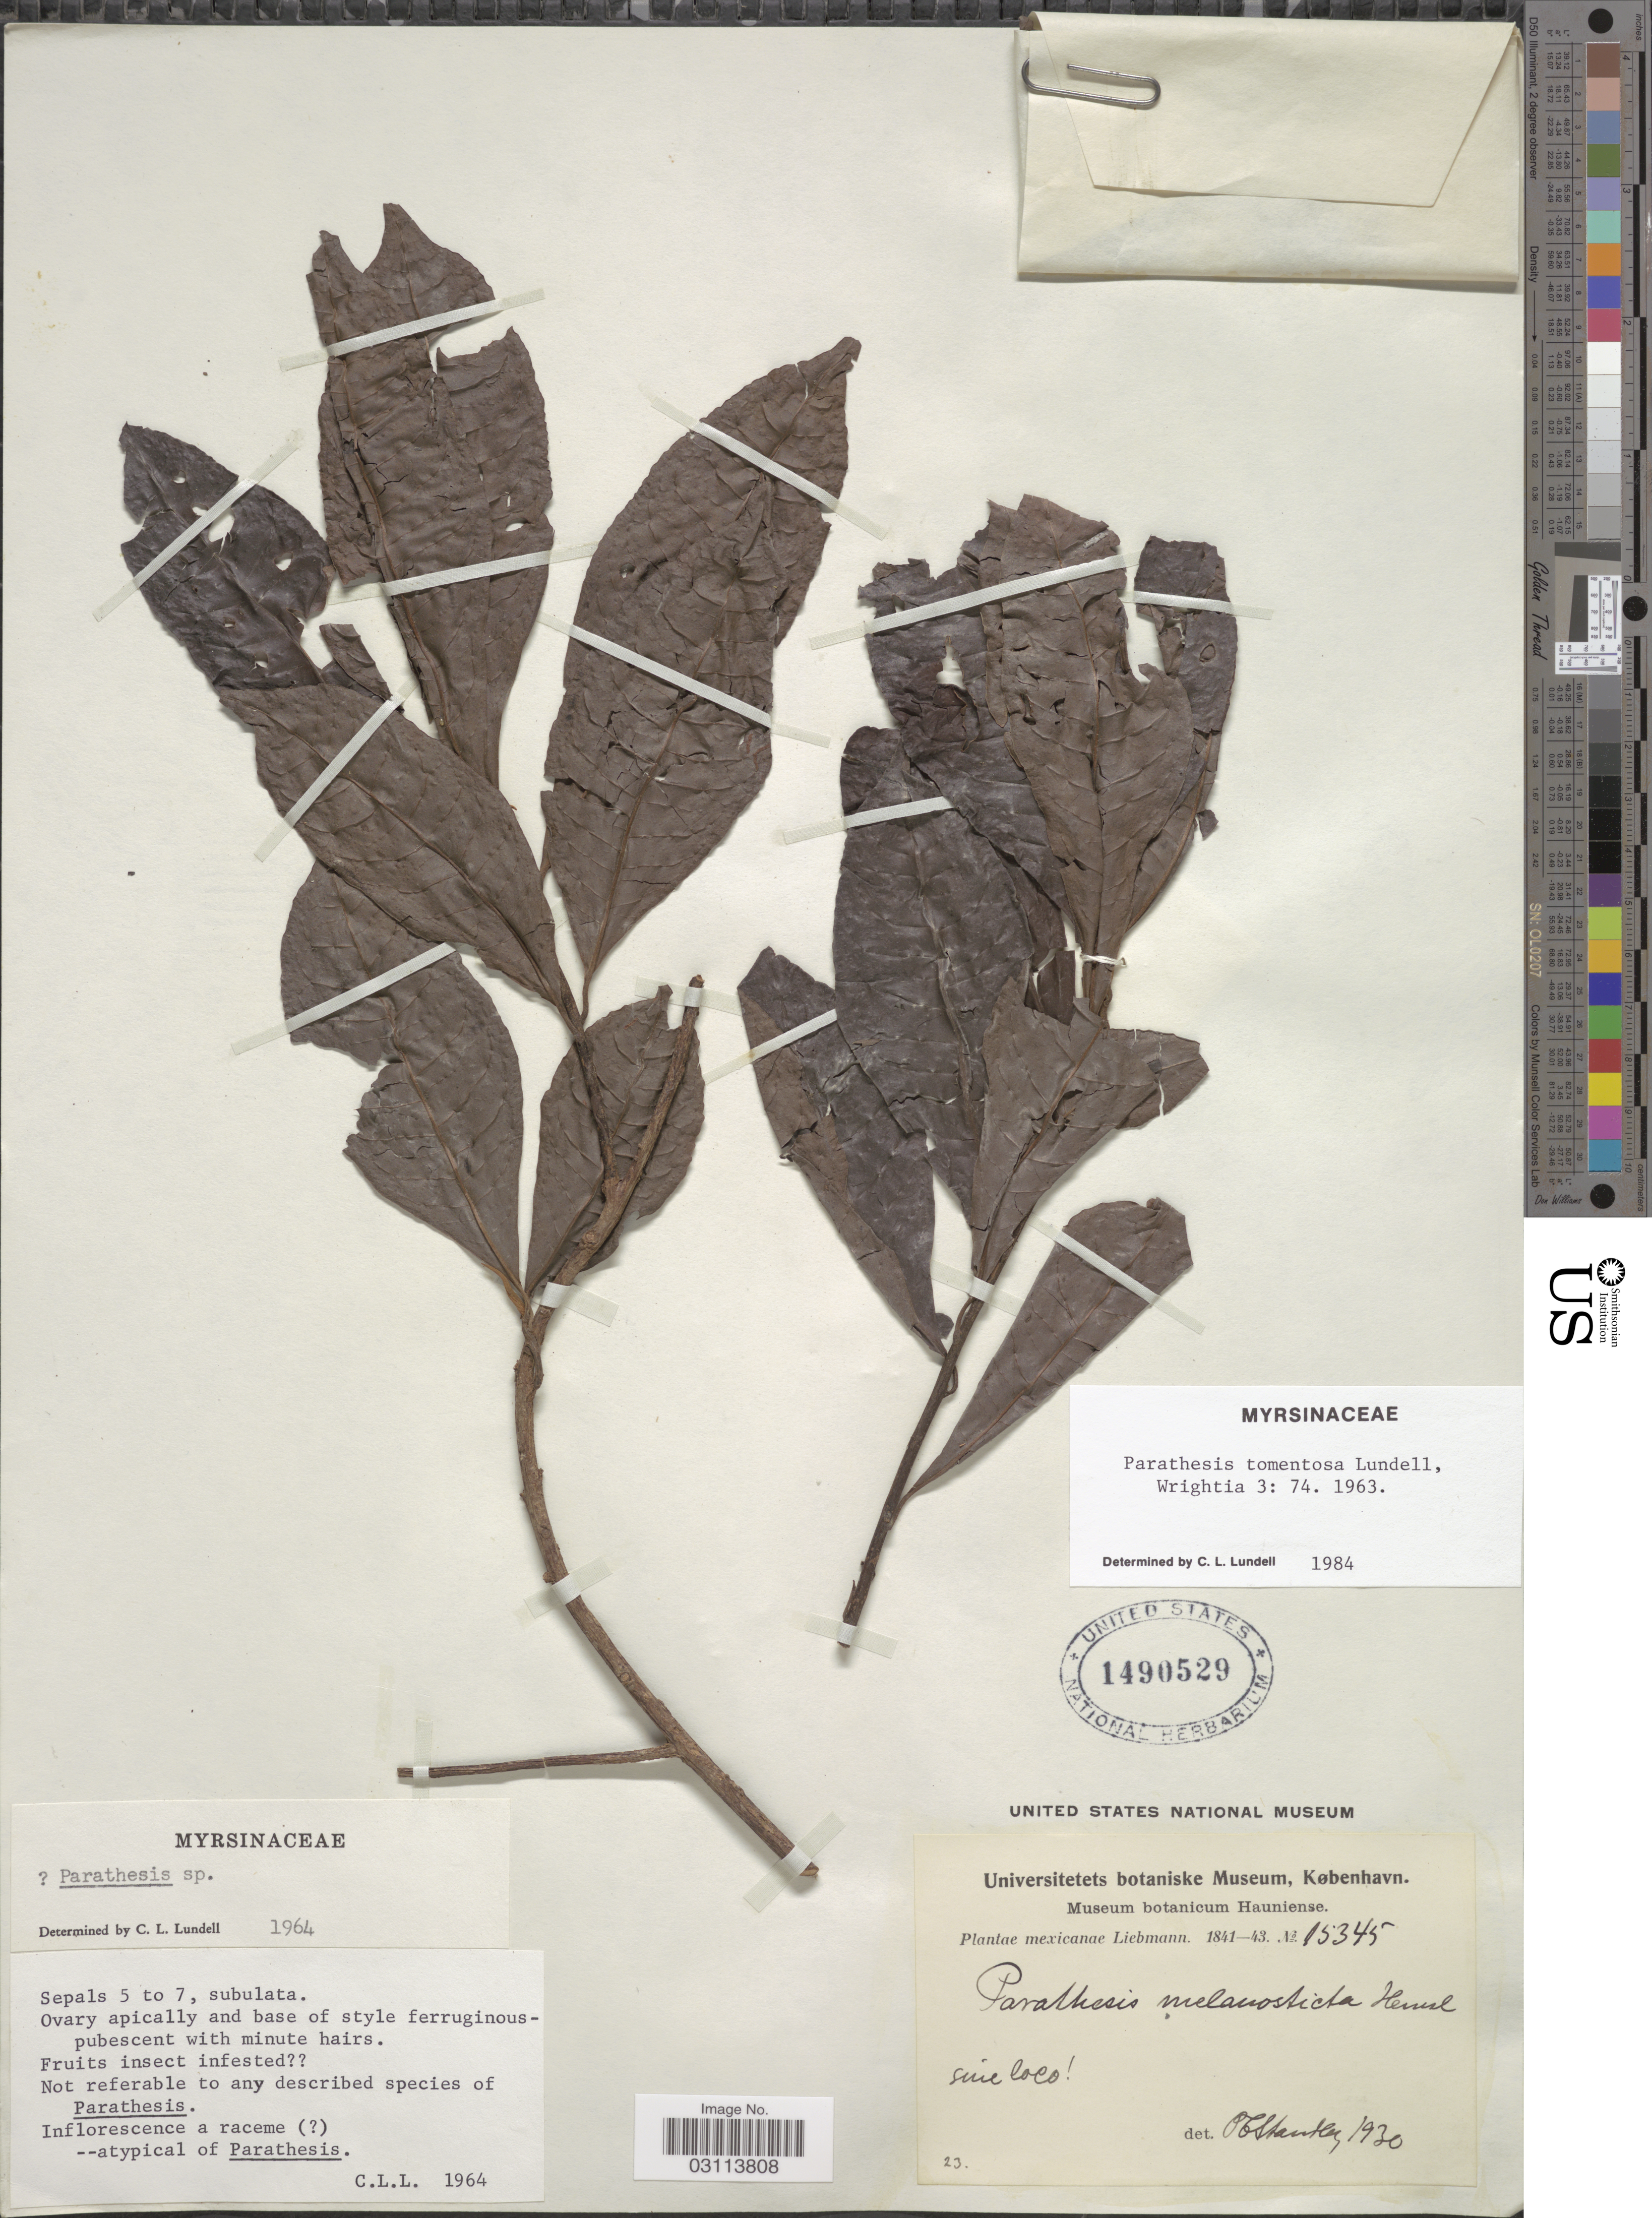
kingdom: Plantae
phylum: Tracheophyta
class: Magnoliopsida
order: Ericales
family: Primulaceae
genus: Parathesis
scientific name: Parathesis tomentosa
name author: Lundell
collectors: Liebmann, --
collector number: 15345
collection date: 1841/1843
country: Mexico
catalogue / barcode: US 1490529